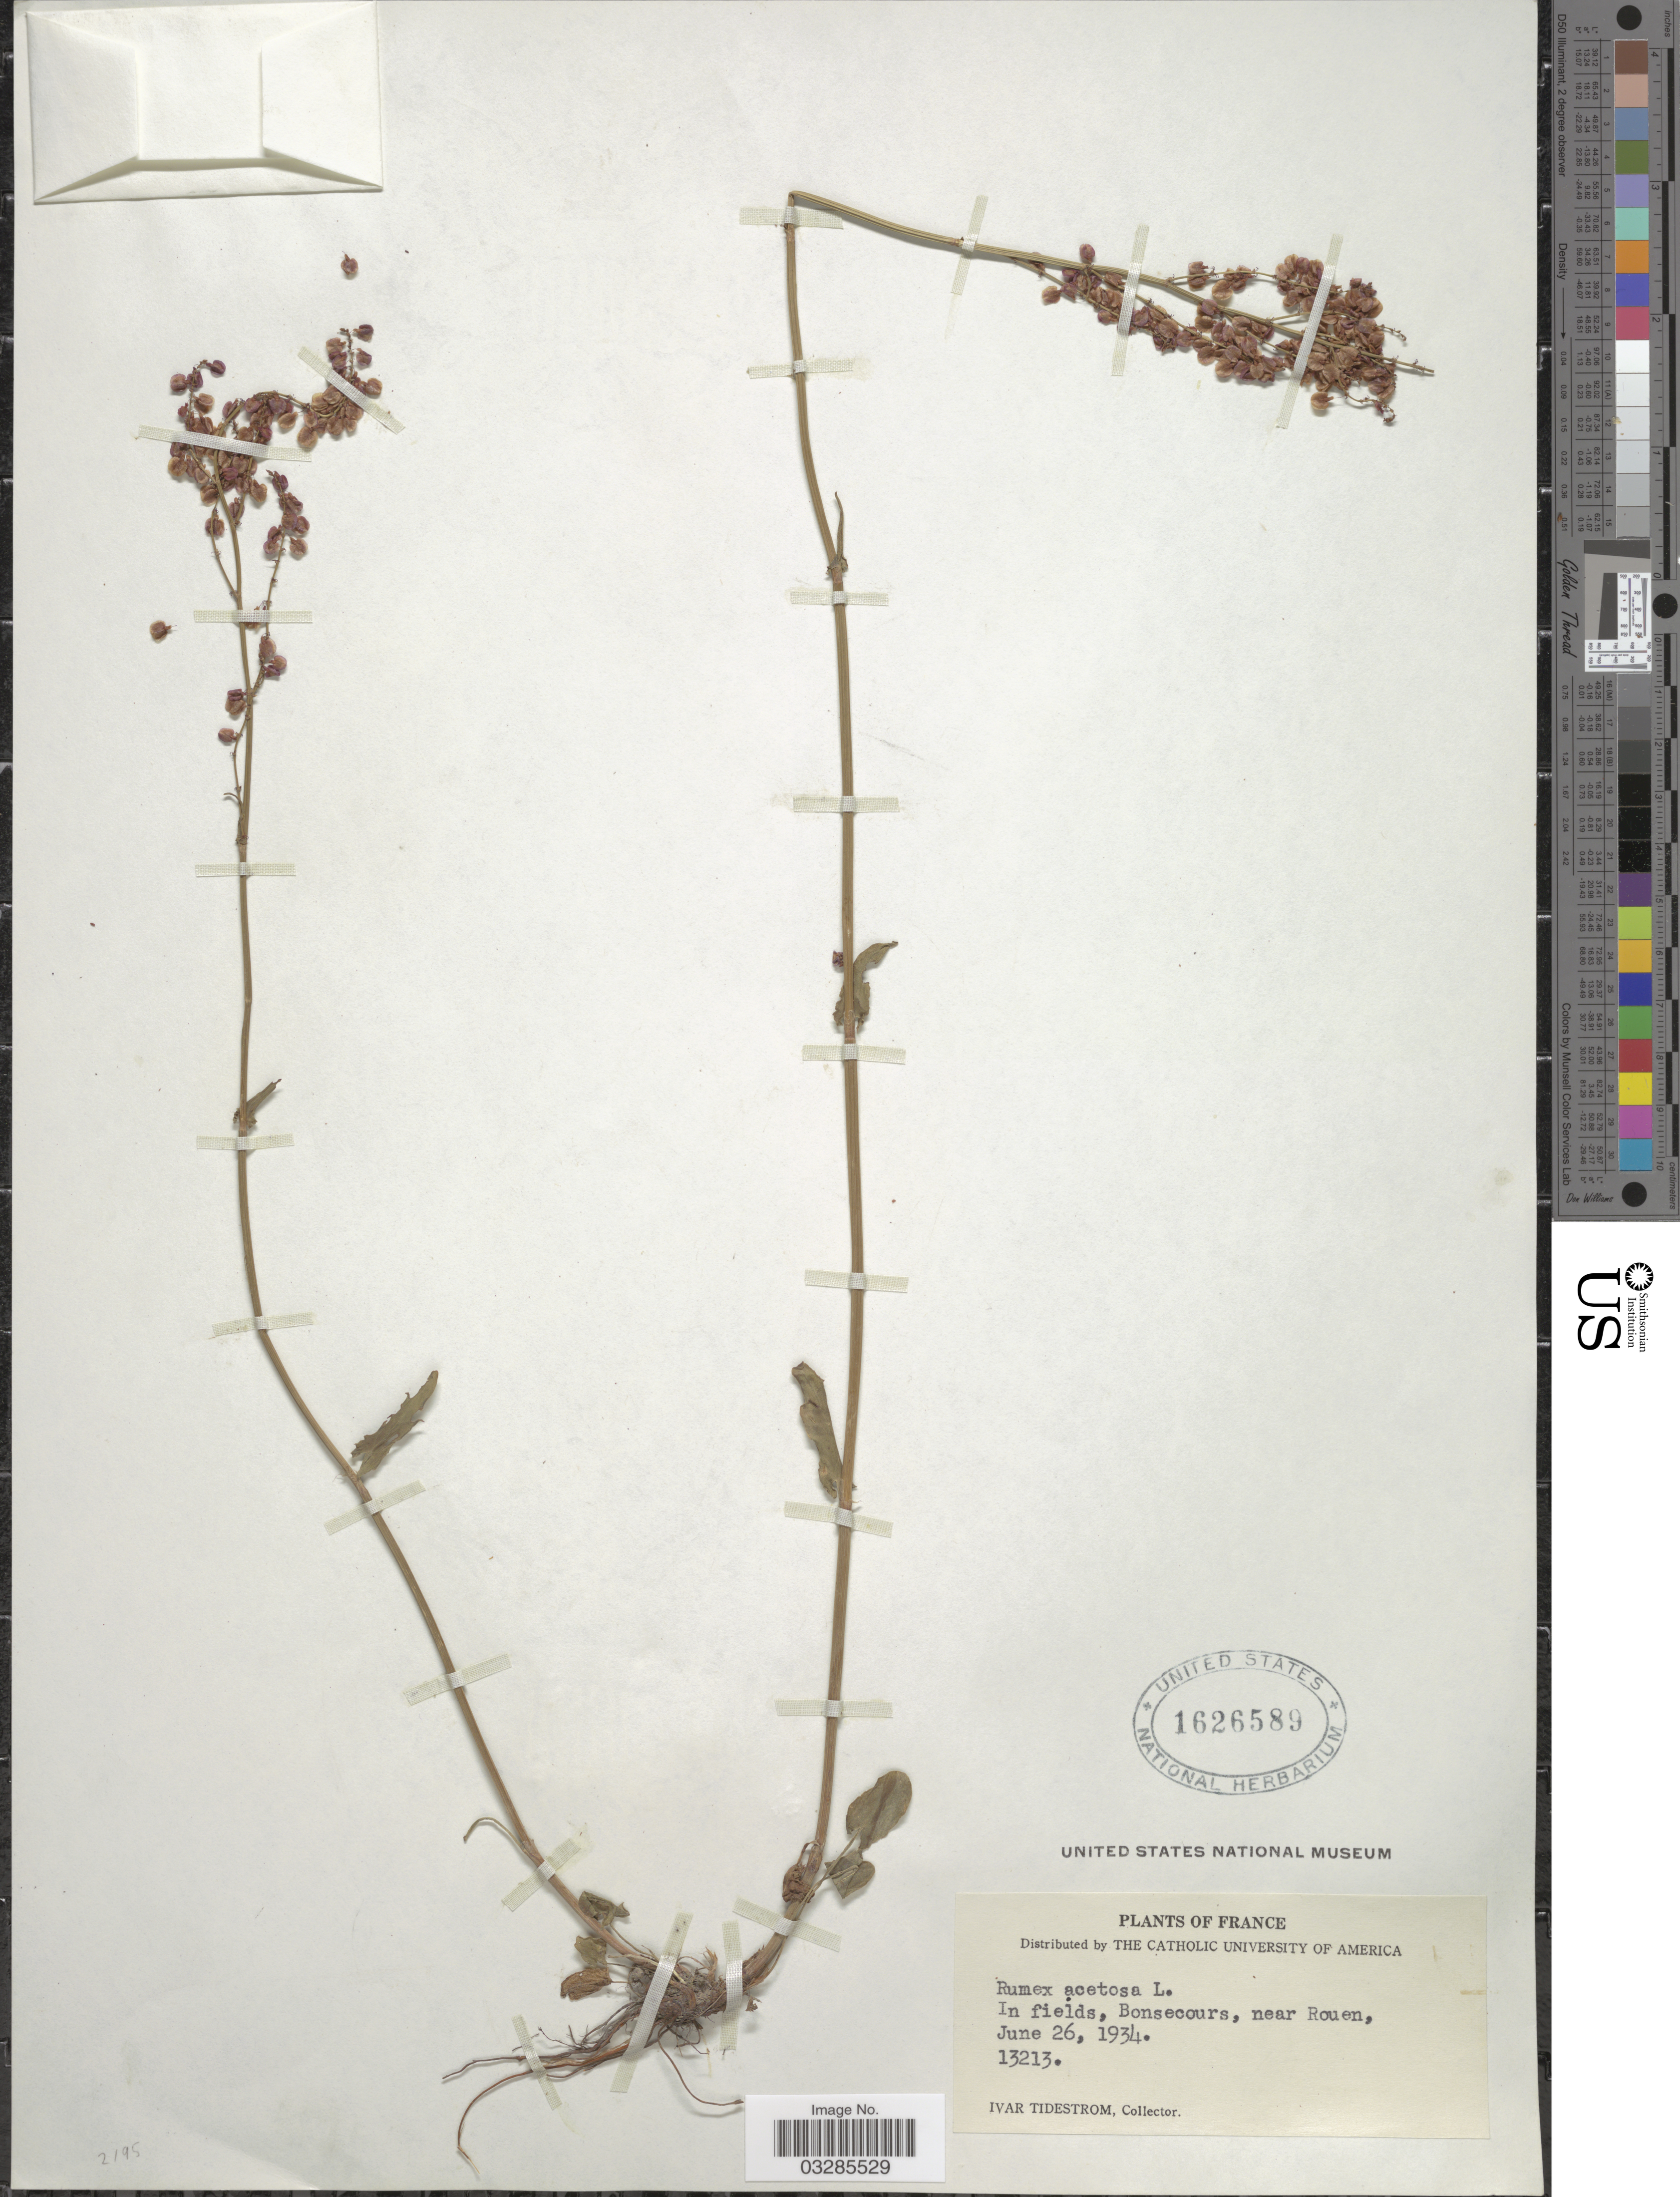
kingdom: Plantae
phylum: Tracheophyta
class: Magnoliopsida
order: Caryophyllales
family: Polygonaceae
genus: Rumex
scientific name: Rumex acetosa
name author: L.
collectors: I. F. Tidestrom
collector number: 13213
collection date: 1934-06-26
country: France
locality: In fields, Bonsecours, near Rouen.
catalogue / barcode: US 1626589